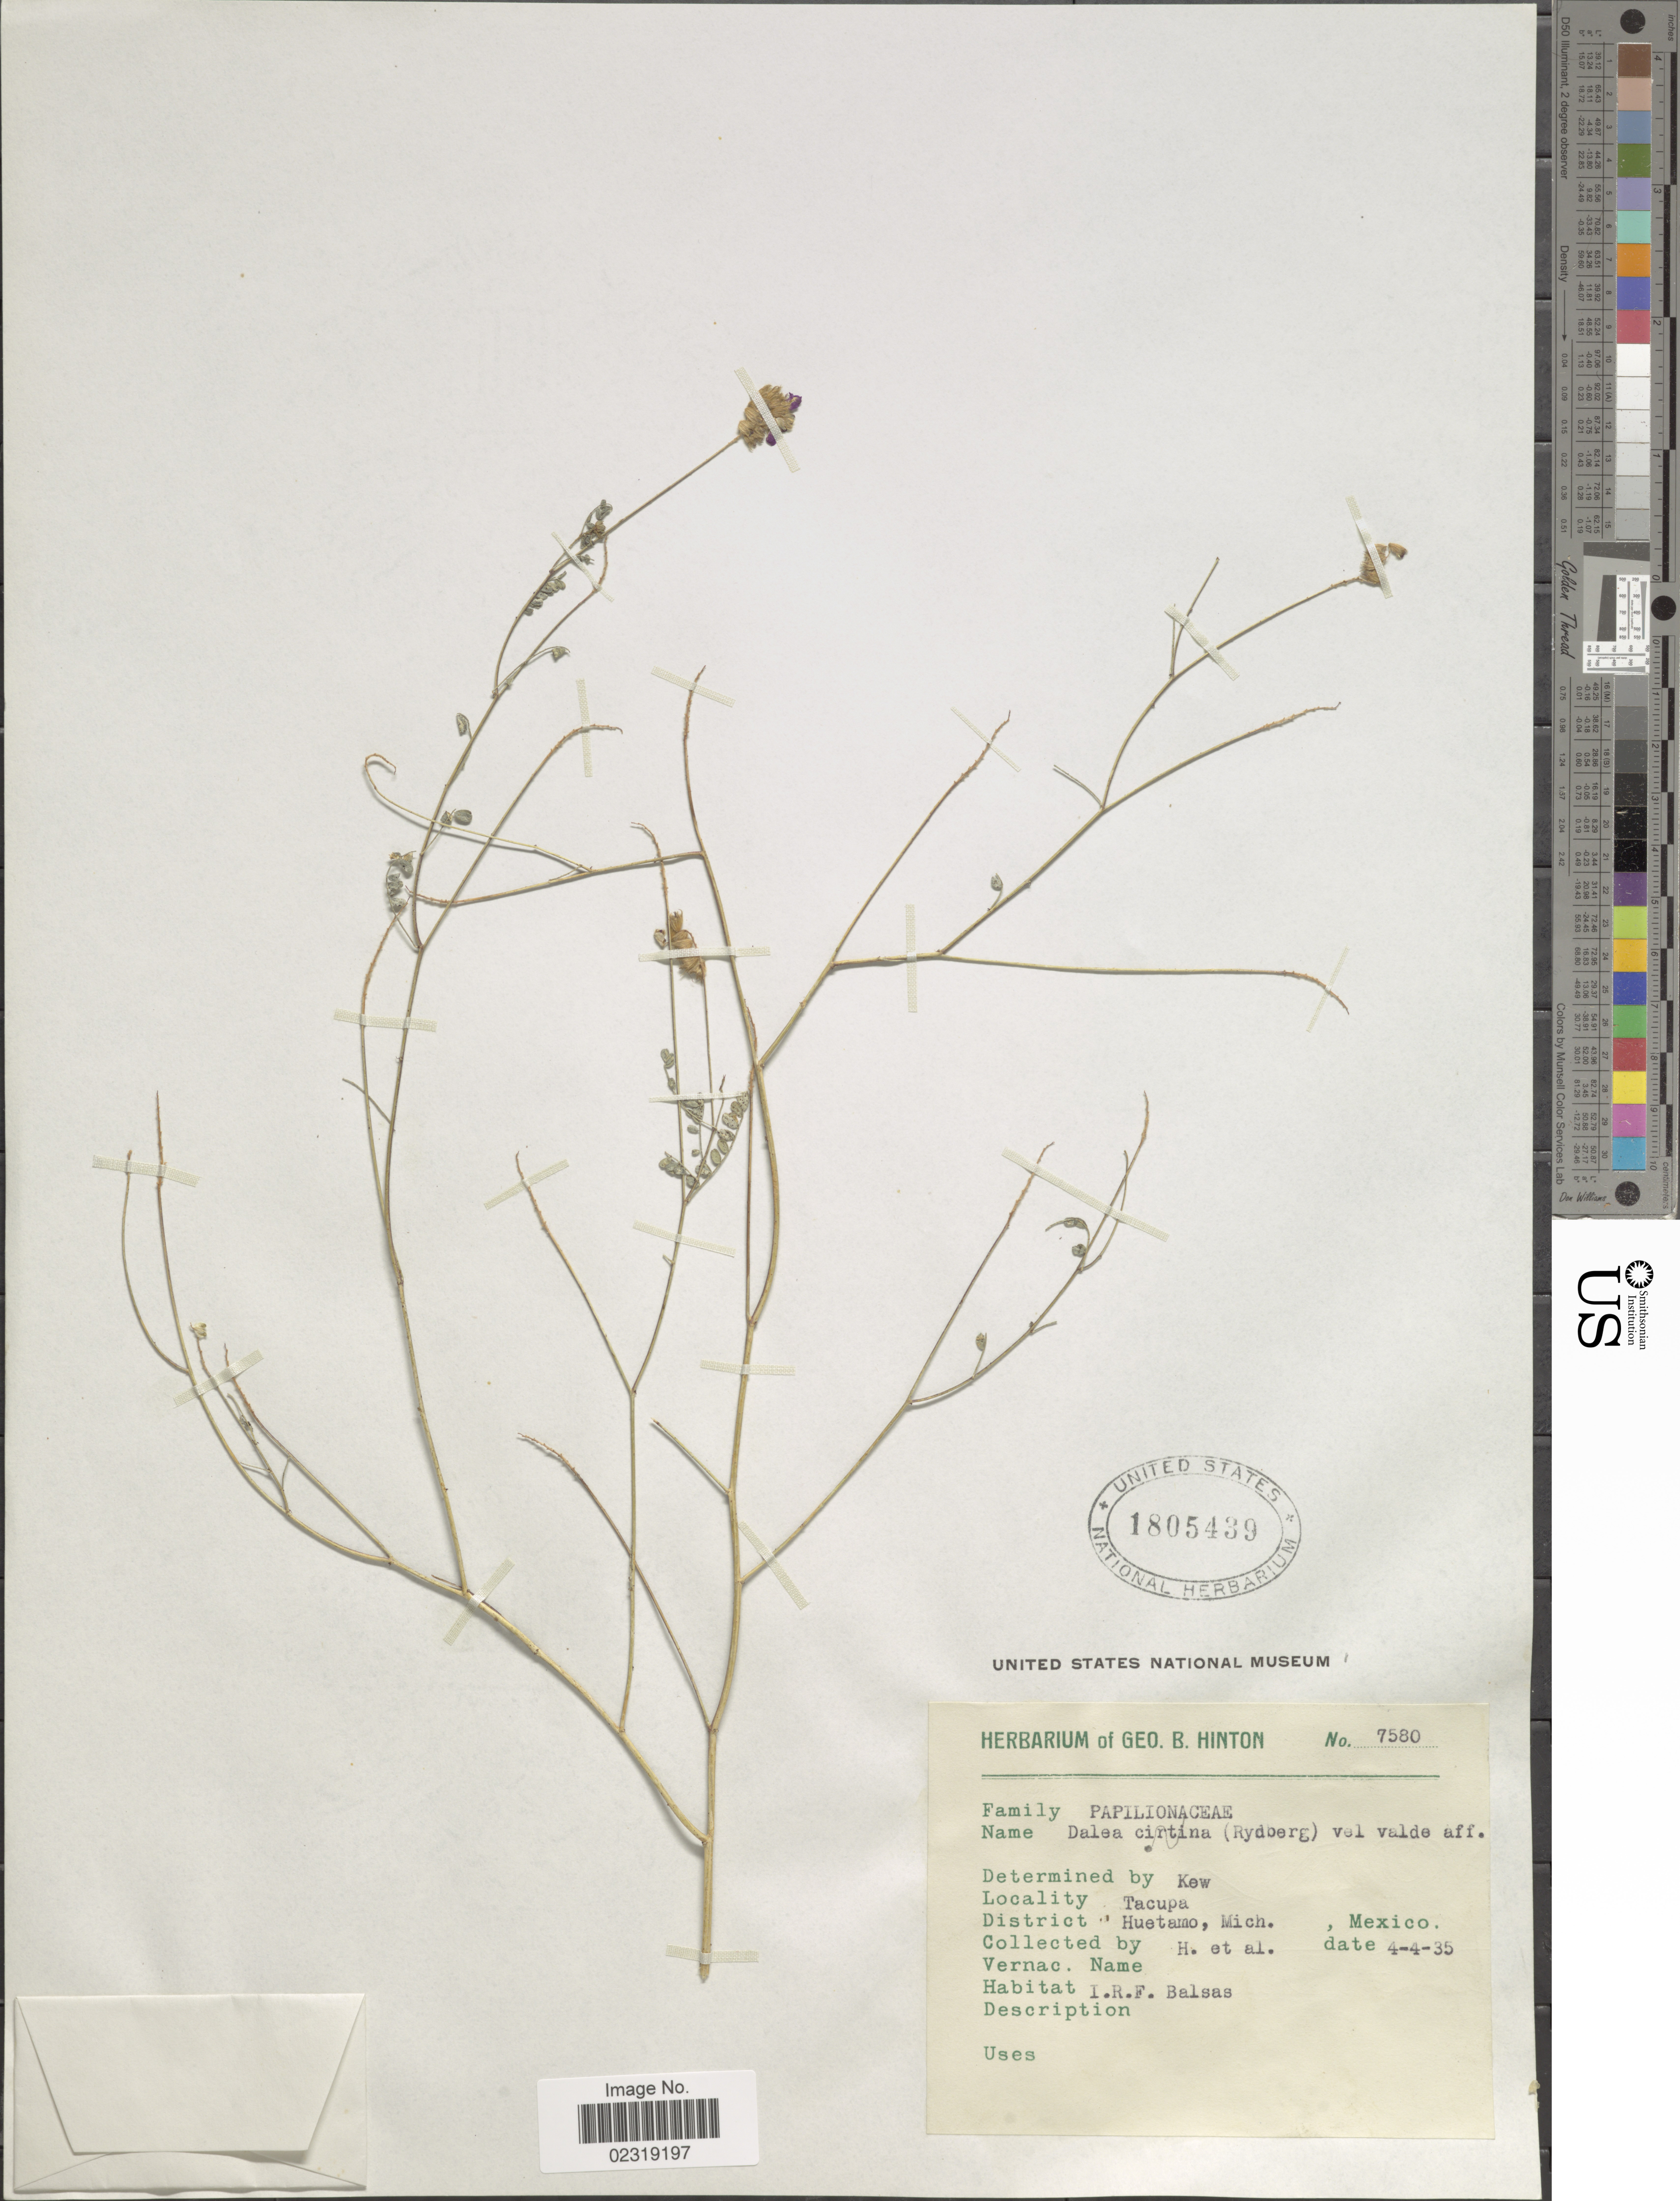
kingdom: Plantae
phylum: Tracheophyta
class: Magnoliopsida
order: Fabales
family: Fabaceae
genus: Dalea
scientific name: Dalea foliolosa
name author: (Aiton) Barneby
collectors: G. B. Hinton & et al.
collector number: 7580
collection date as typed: Transcribed d/m/y: 4/4/35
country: Mexico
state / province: Michoacán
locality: Tacupa. District Huetamo, Mich., Mexico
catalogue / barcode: US 1805439